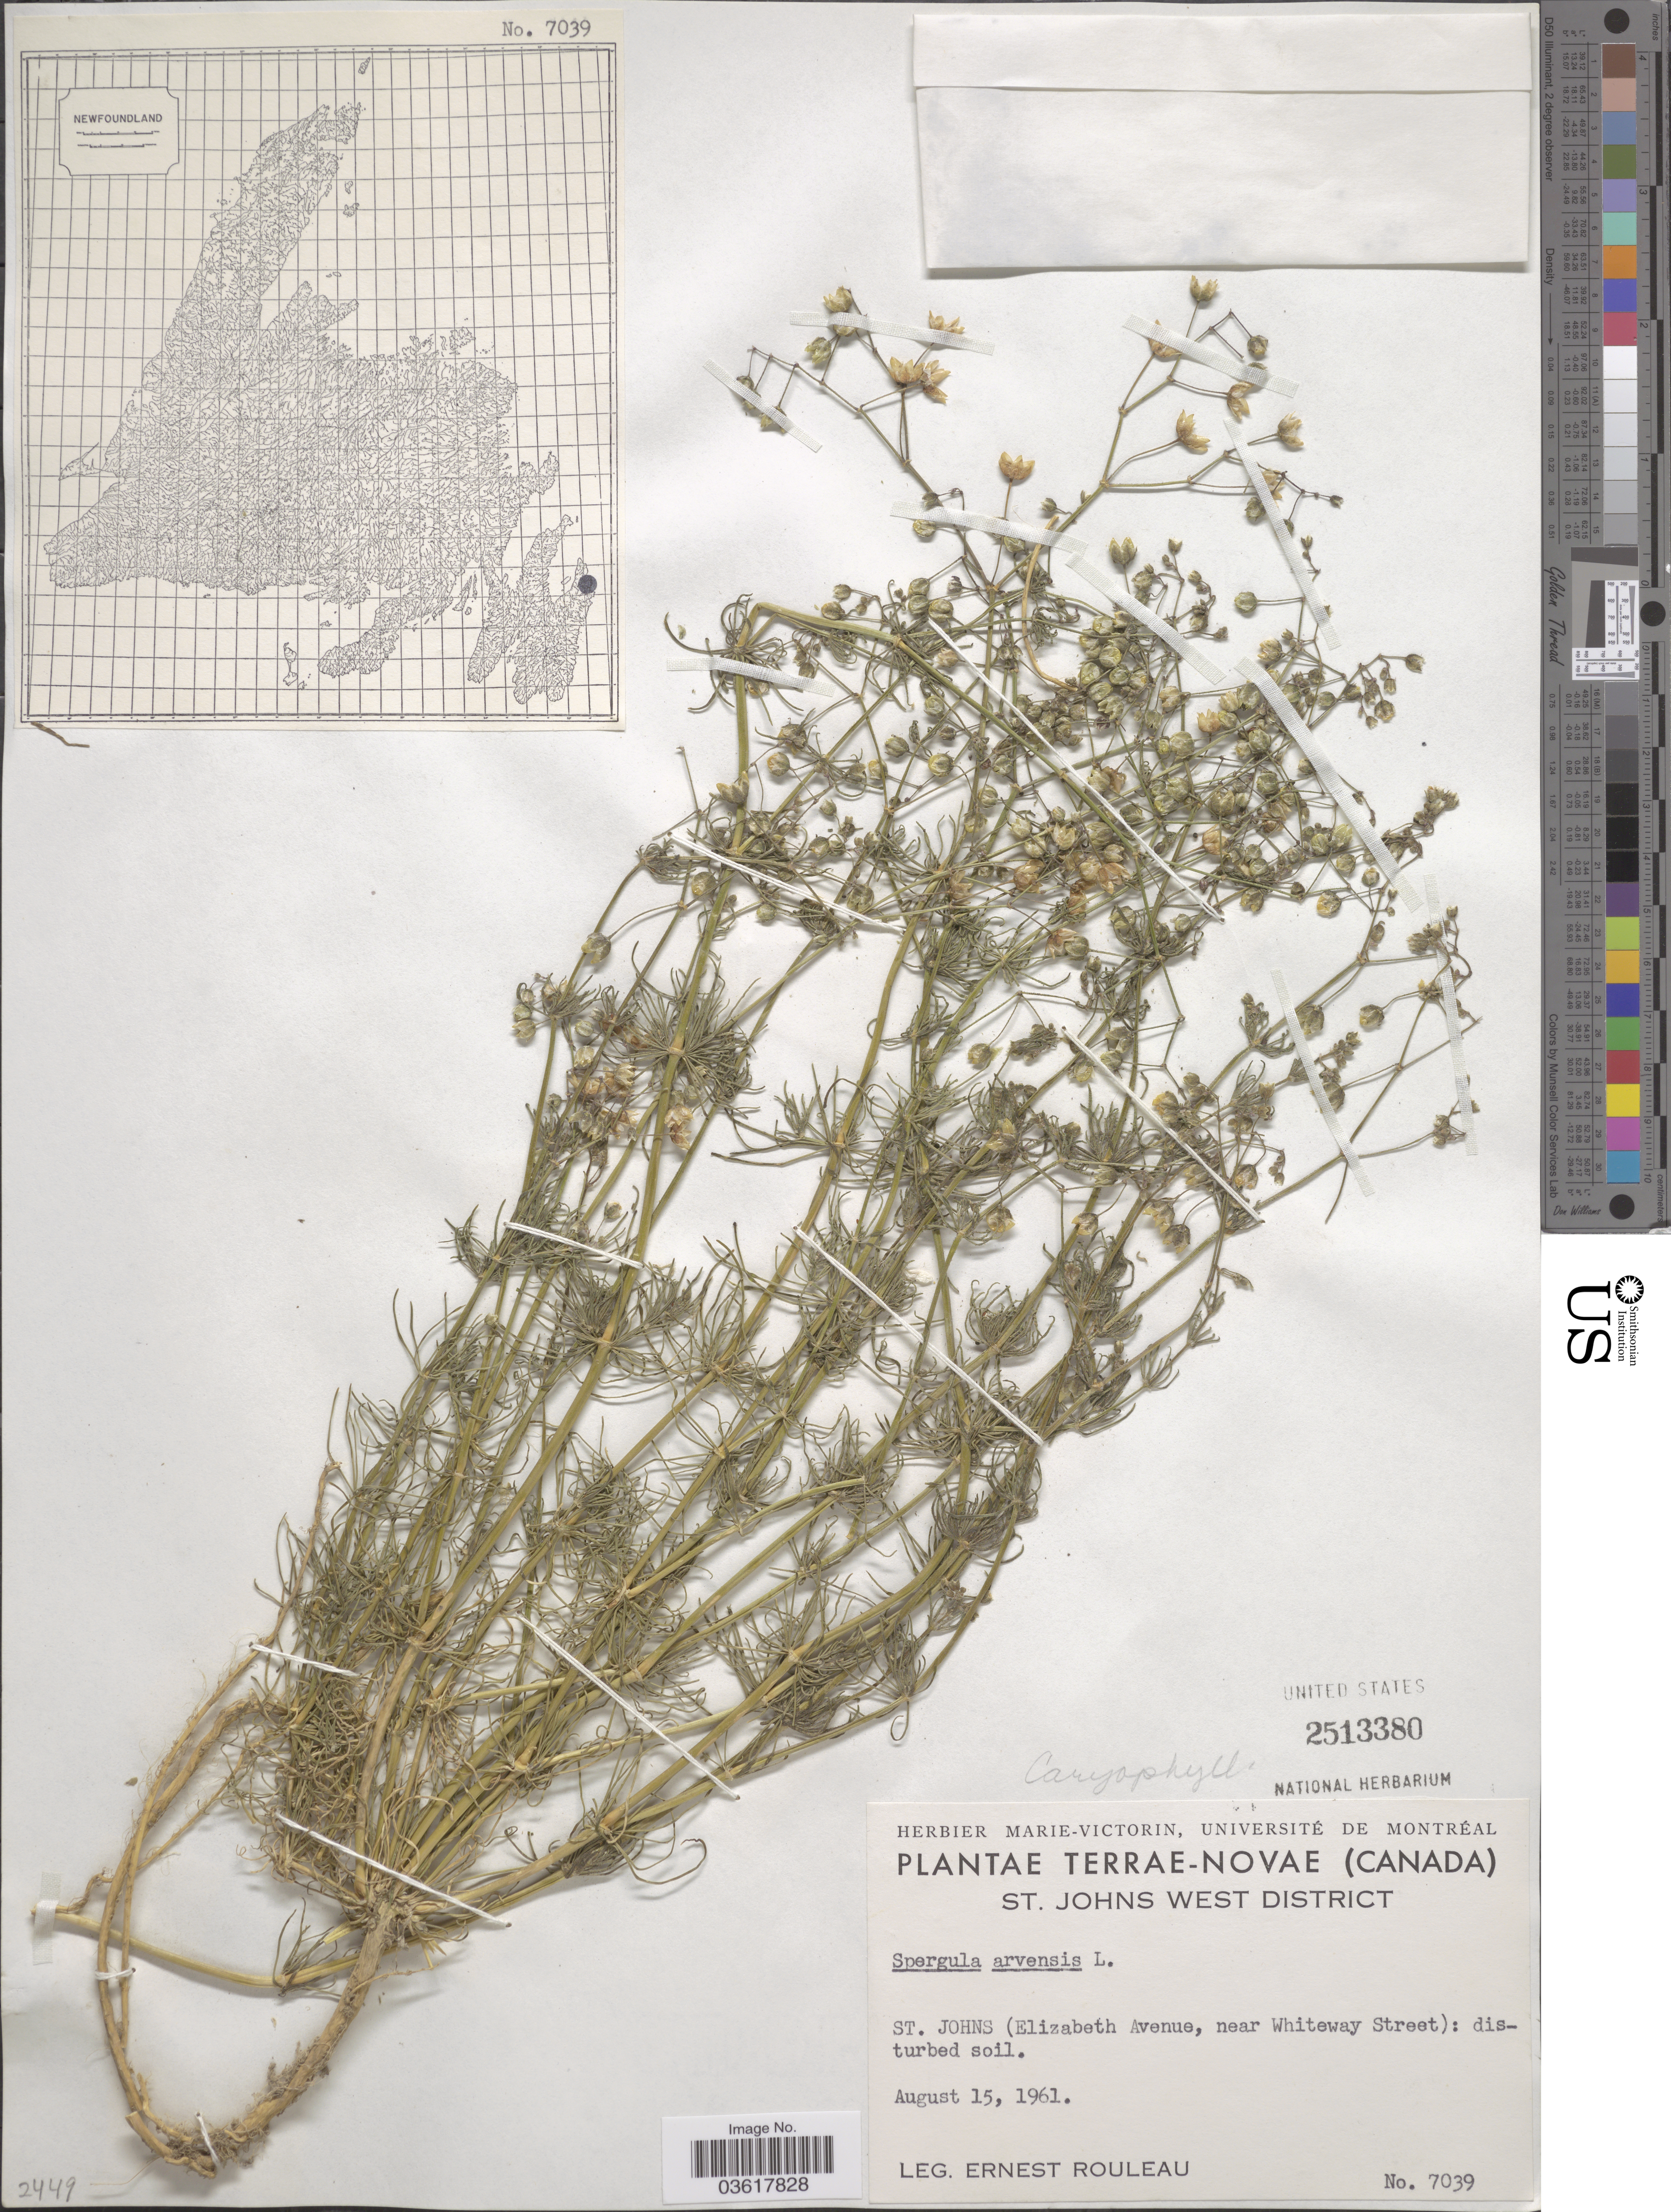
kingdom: Plantae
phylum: Tracheophyta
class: Magnoliopsida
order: Caryophyllales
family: Caryophyllaceae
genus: Spergula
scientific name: Spergula arvensis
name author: L.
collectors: J. Rouleau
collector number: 7039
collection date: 1961-08-15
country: Canada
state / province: Newfoundland and Labrador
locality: Terrae-Novae. St. Johns West District. St. Johns (Elizabeth Avenue, near Whiteway Street).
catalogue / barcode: US 2513380